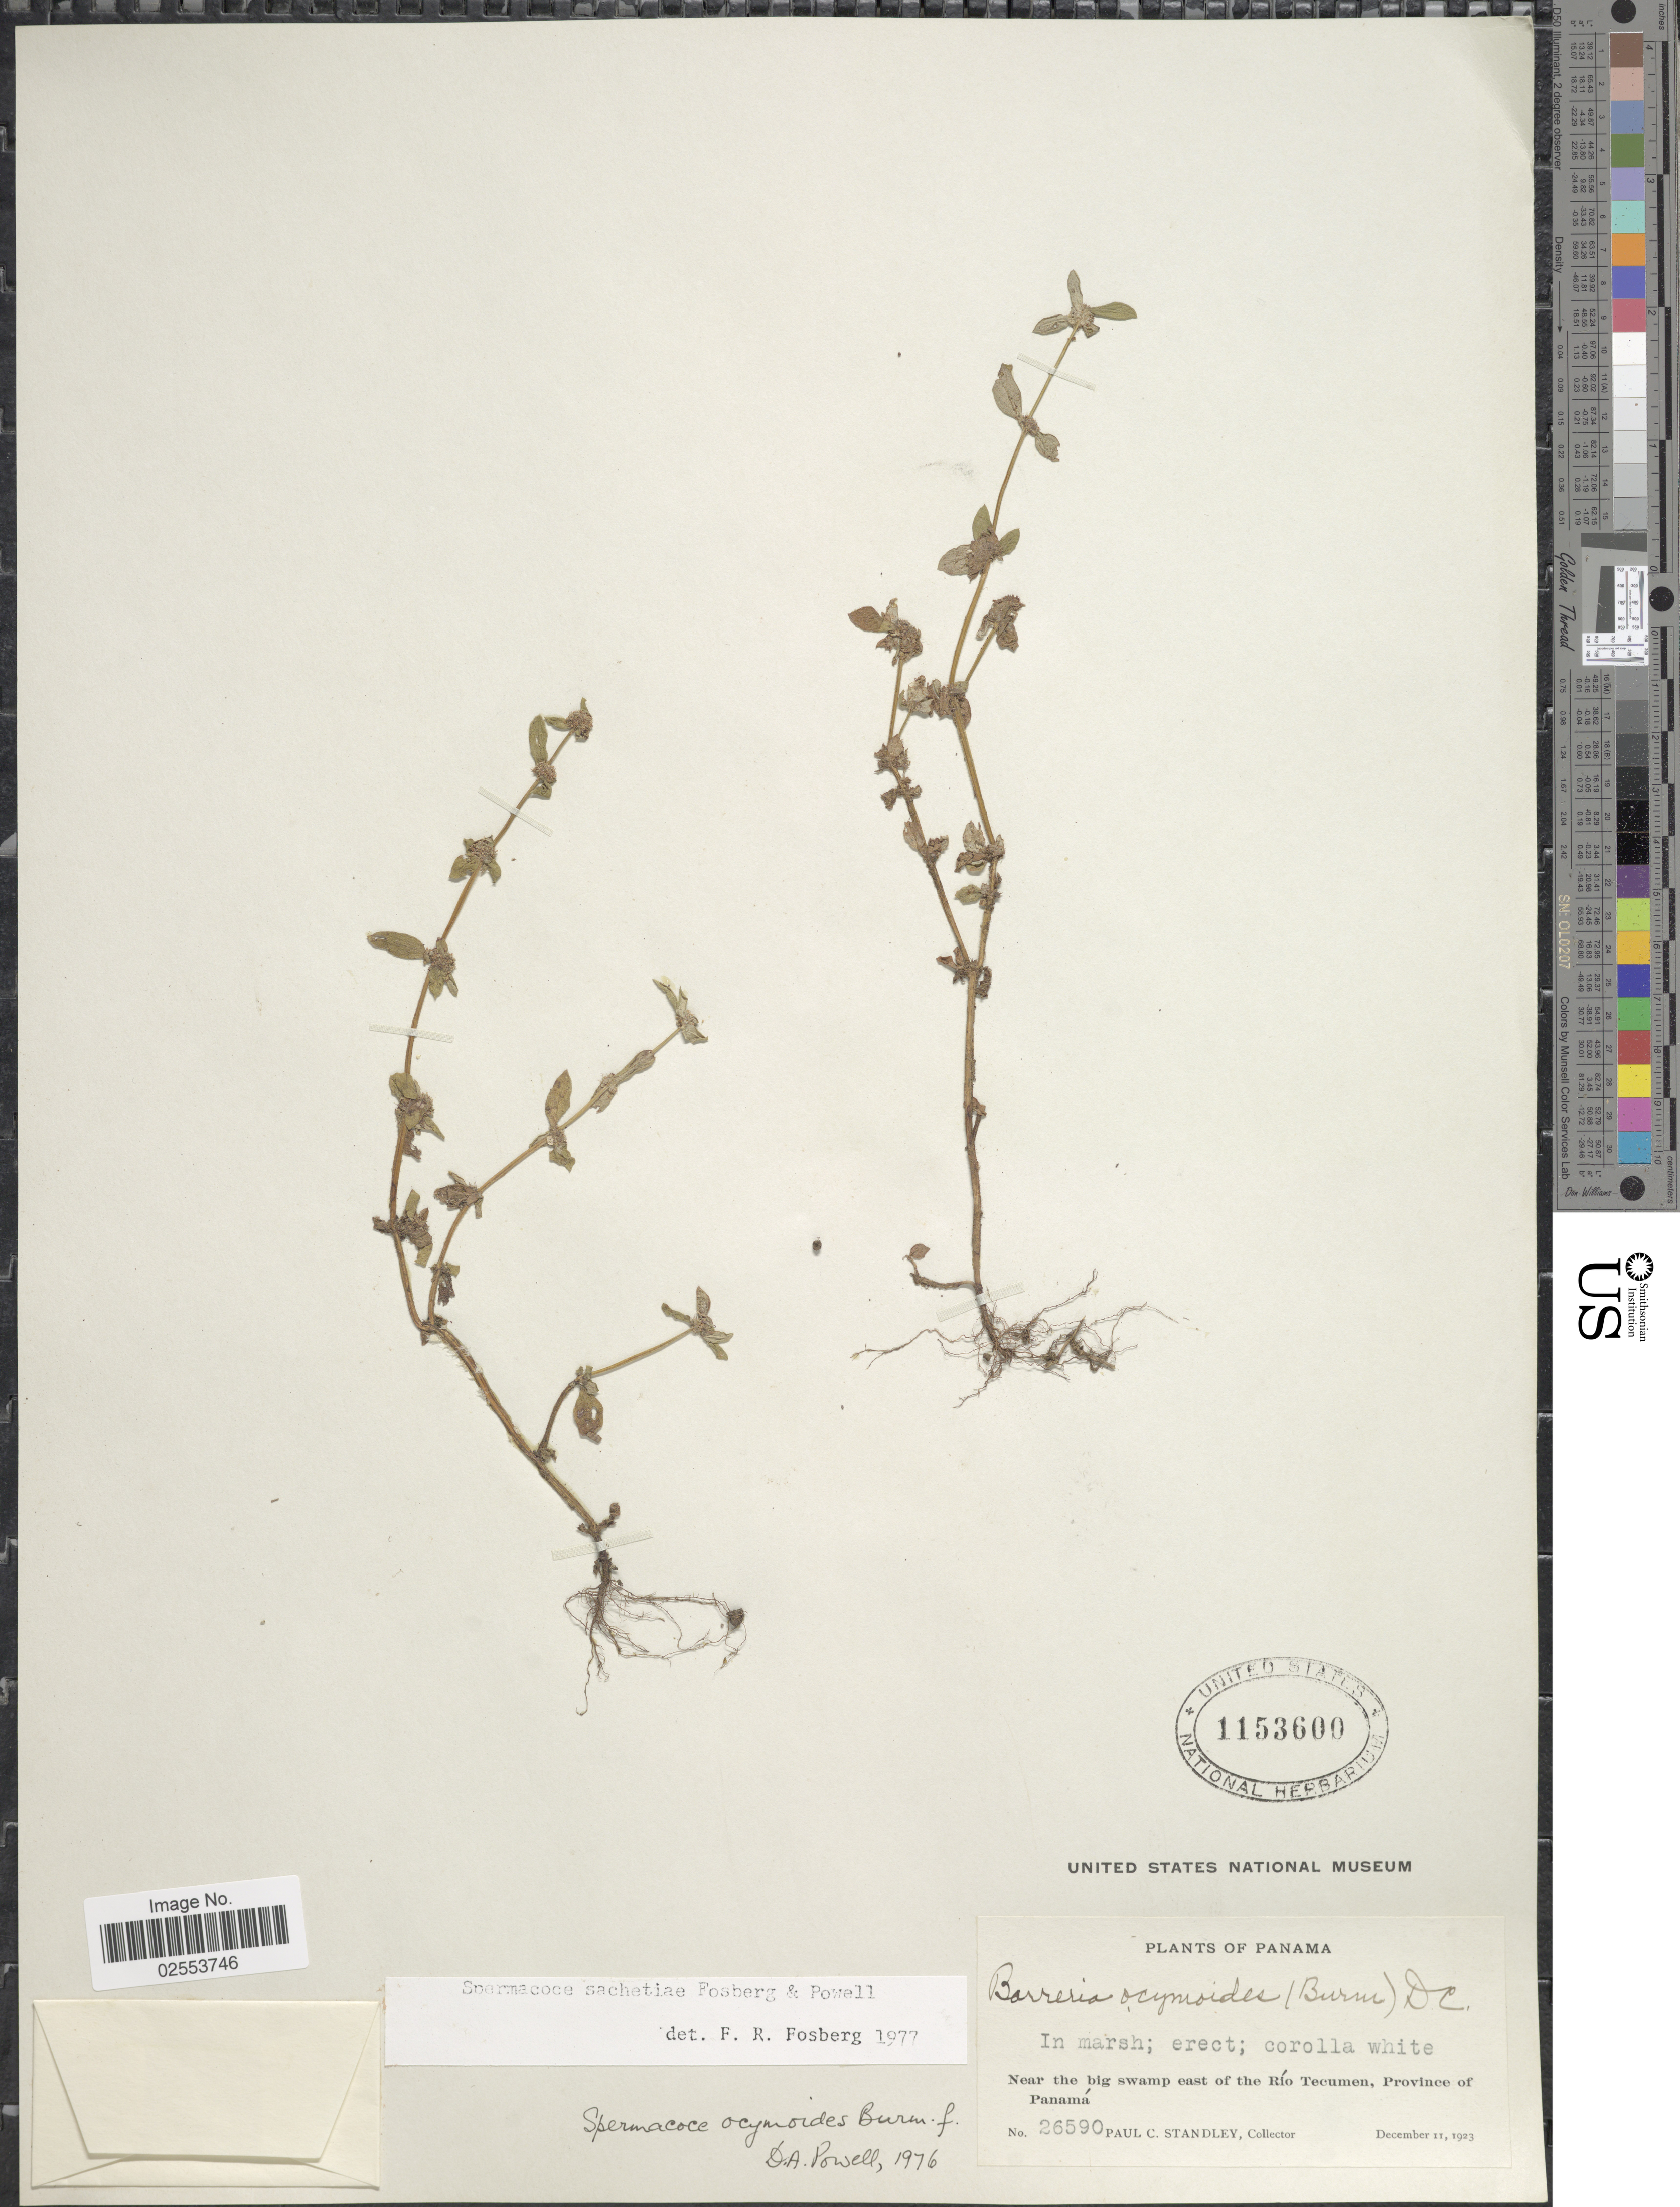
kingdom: Plantae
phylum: Tracheophyta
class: Magnoliopsida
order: Gentianales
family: Rubiaceae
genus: Spermacoce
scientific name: Spermacoce sachetiae Fosberg & D.A. Powell sp. nov. ined.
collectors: P. C. Standley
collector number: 26590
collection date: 1923-12-11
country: Panama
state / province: Panamá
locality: Near the big swamp east of the Rio Tecumen.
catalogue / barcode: US 1153600